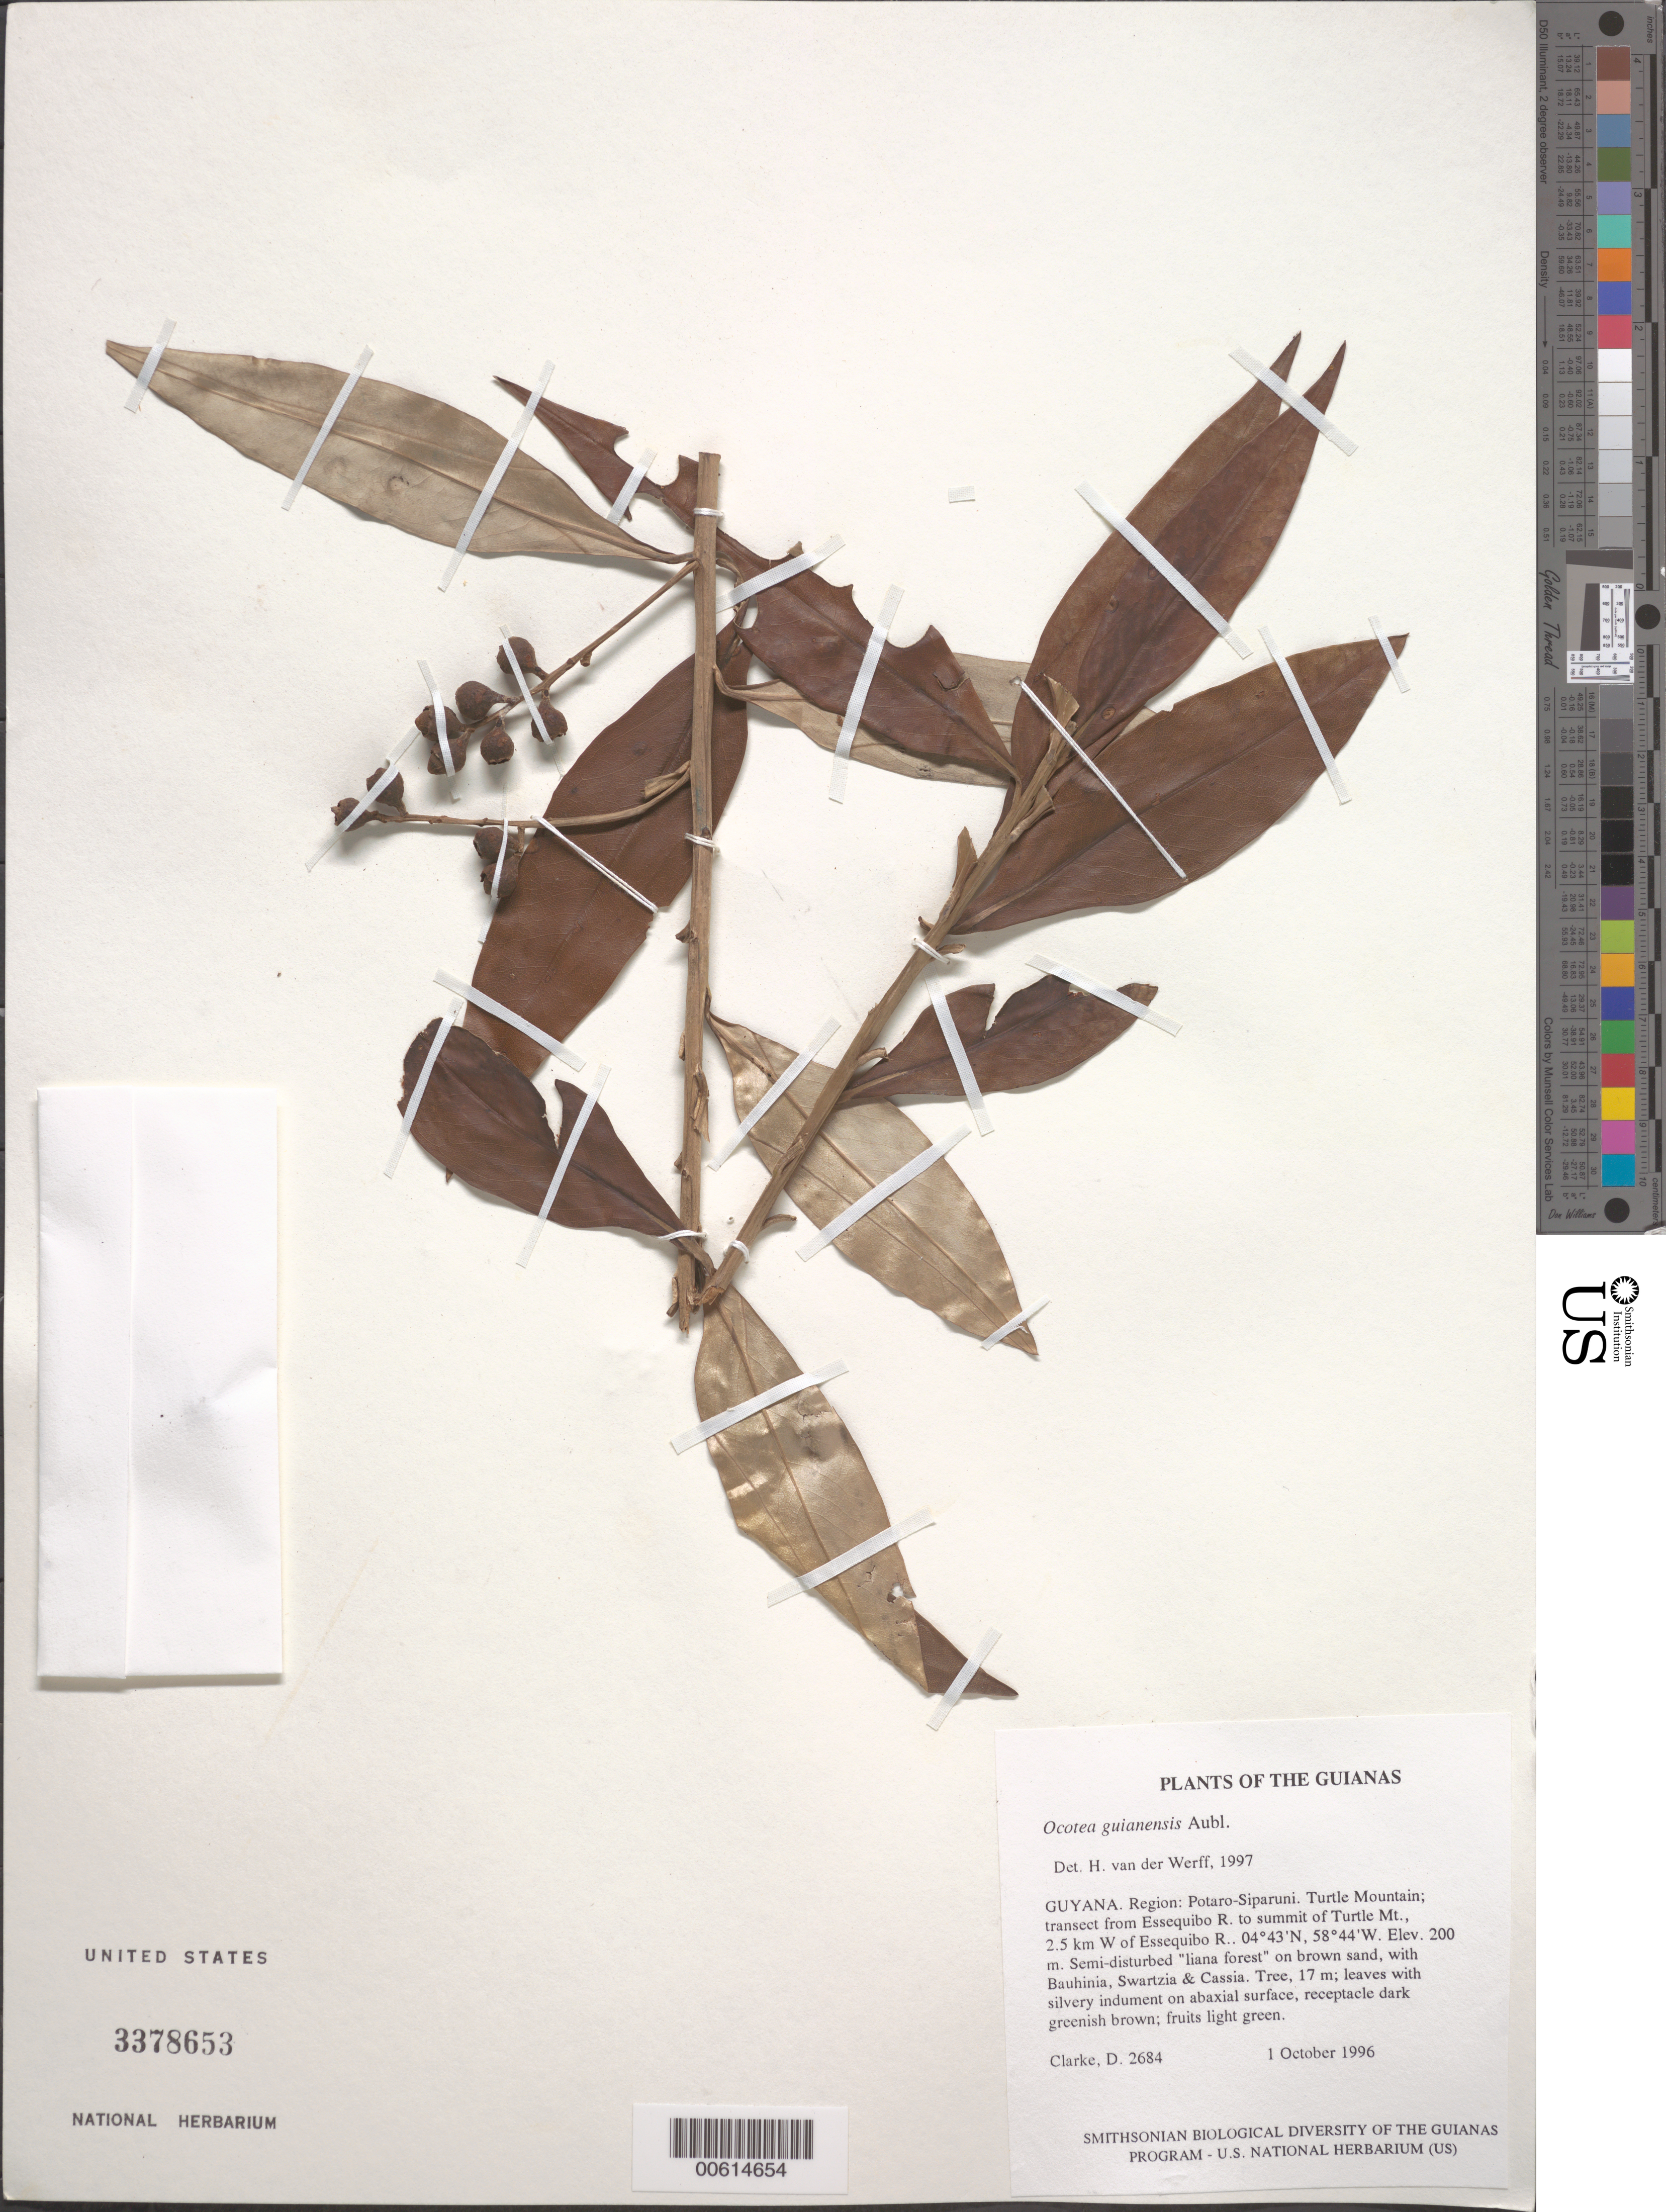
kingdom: Plantae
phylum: Tracheophyta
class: Magnoliopsida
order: Laurales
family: Lauraceae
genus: Ocotea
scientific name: Ocotea guianensis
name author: Aubl.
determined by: van der Werff, H., (MO), Missouri Botanical Garden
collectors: H. D. Clarke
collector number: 2684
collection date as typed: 1 October 1996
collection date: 1996-10-01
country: Guyana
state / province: Potaro-Siparuni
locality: Turtle Mountain, summit; 3 km W of Essequibo R.; Iwokrama International Rainforest Reserve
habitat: Semi-disturbed "liana forest" on brown sand, with Bauhinia, Swartzia & Cassia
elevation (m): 200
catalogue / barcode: US 3378653